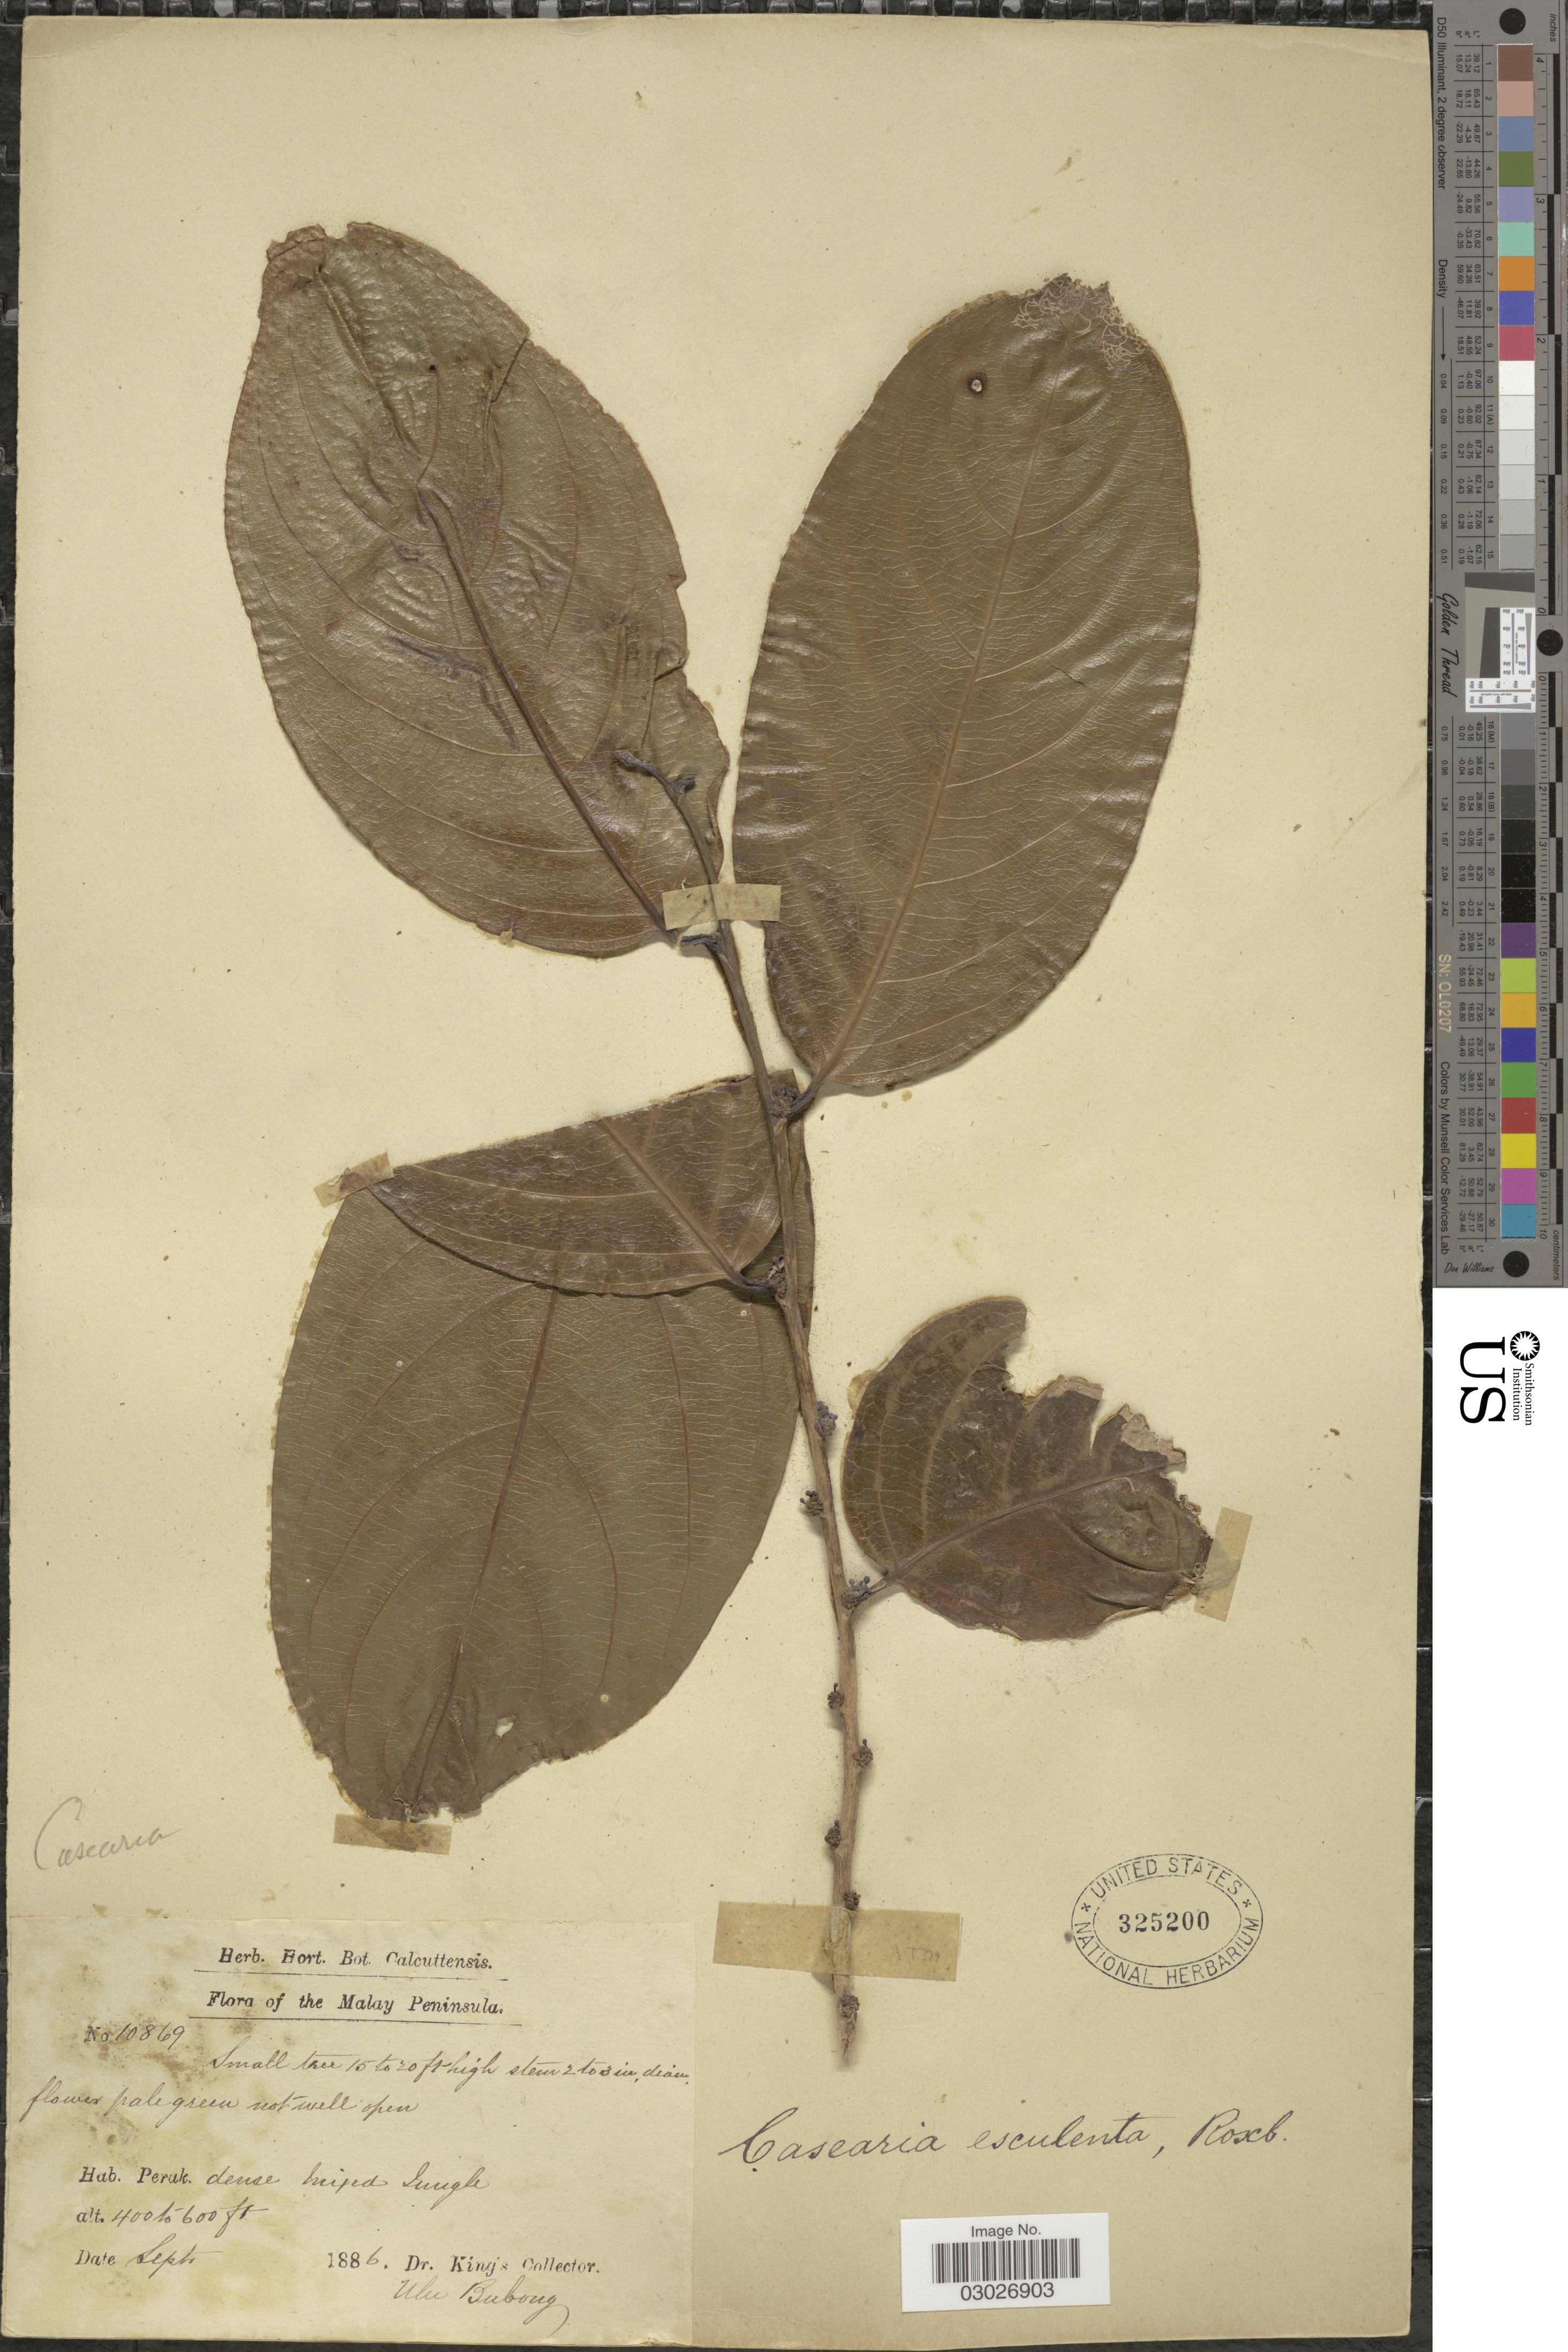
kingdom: Plantae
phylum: Tracheophyta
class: Magnoliopsida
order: Malpighiales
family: Salicaceae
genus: Casearia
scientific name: Casearia esculenta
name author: Roxb.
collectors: Dr. King's collector & U. Buboug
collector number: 10869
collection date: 1886-09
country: Malaysia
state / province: Perak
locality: The Malay Peninsula. Ulu Bubong [unsure placement].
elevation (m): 122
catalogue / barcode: US 325200